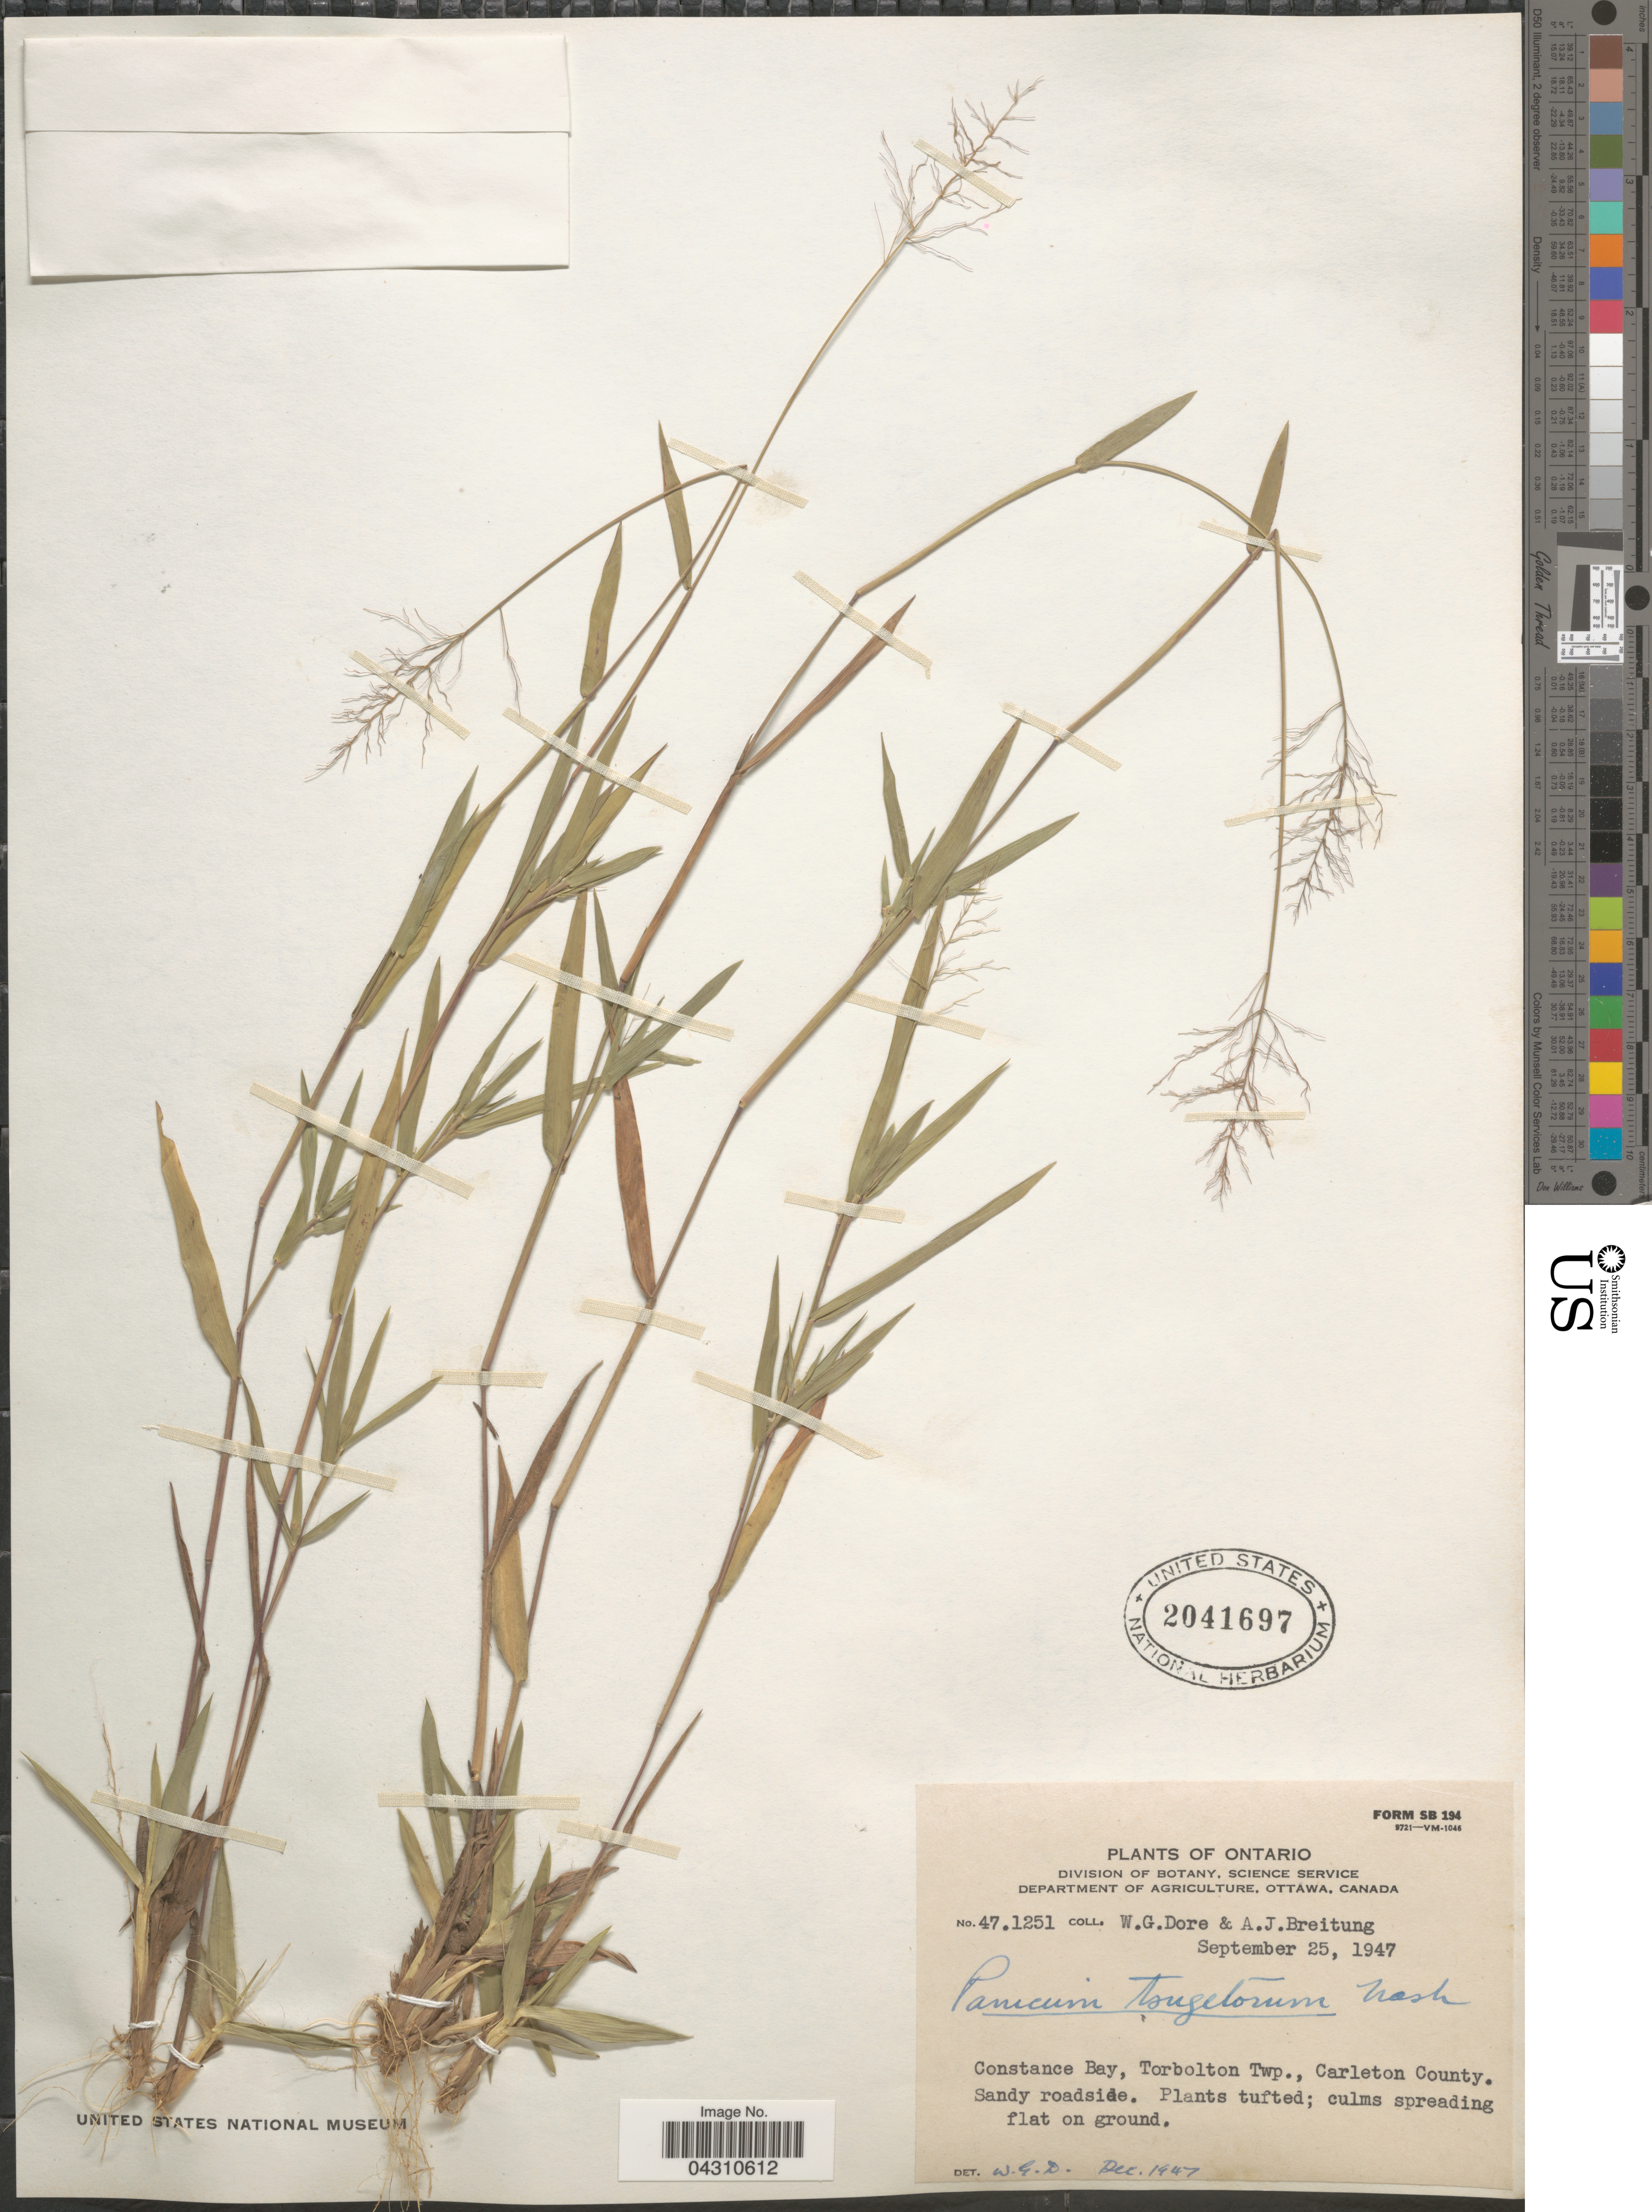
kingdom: Plantae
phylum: Tracheophyta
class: Liliopsida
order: Poales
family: Poaceae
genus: Dichanthelium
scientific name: Dichanthelium portoricense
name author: (Desv. ex Ham.) B.F. Hansen & Wunderlin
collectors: W. Dore & A. Breitung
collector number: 471251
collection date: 1947-09-25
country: Canada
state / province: Ontario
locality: Constance Bay, Torbolton Twp., Carleton County. Sandy roadside.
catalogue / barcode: US 2041697